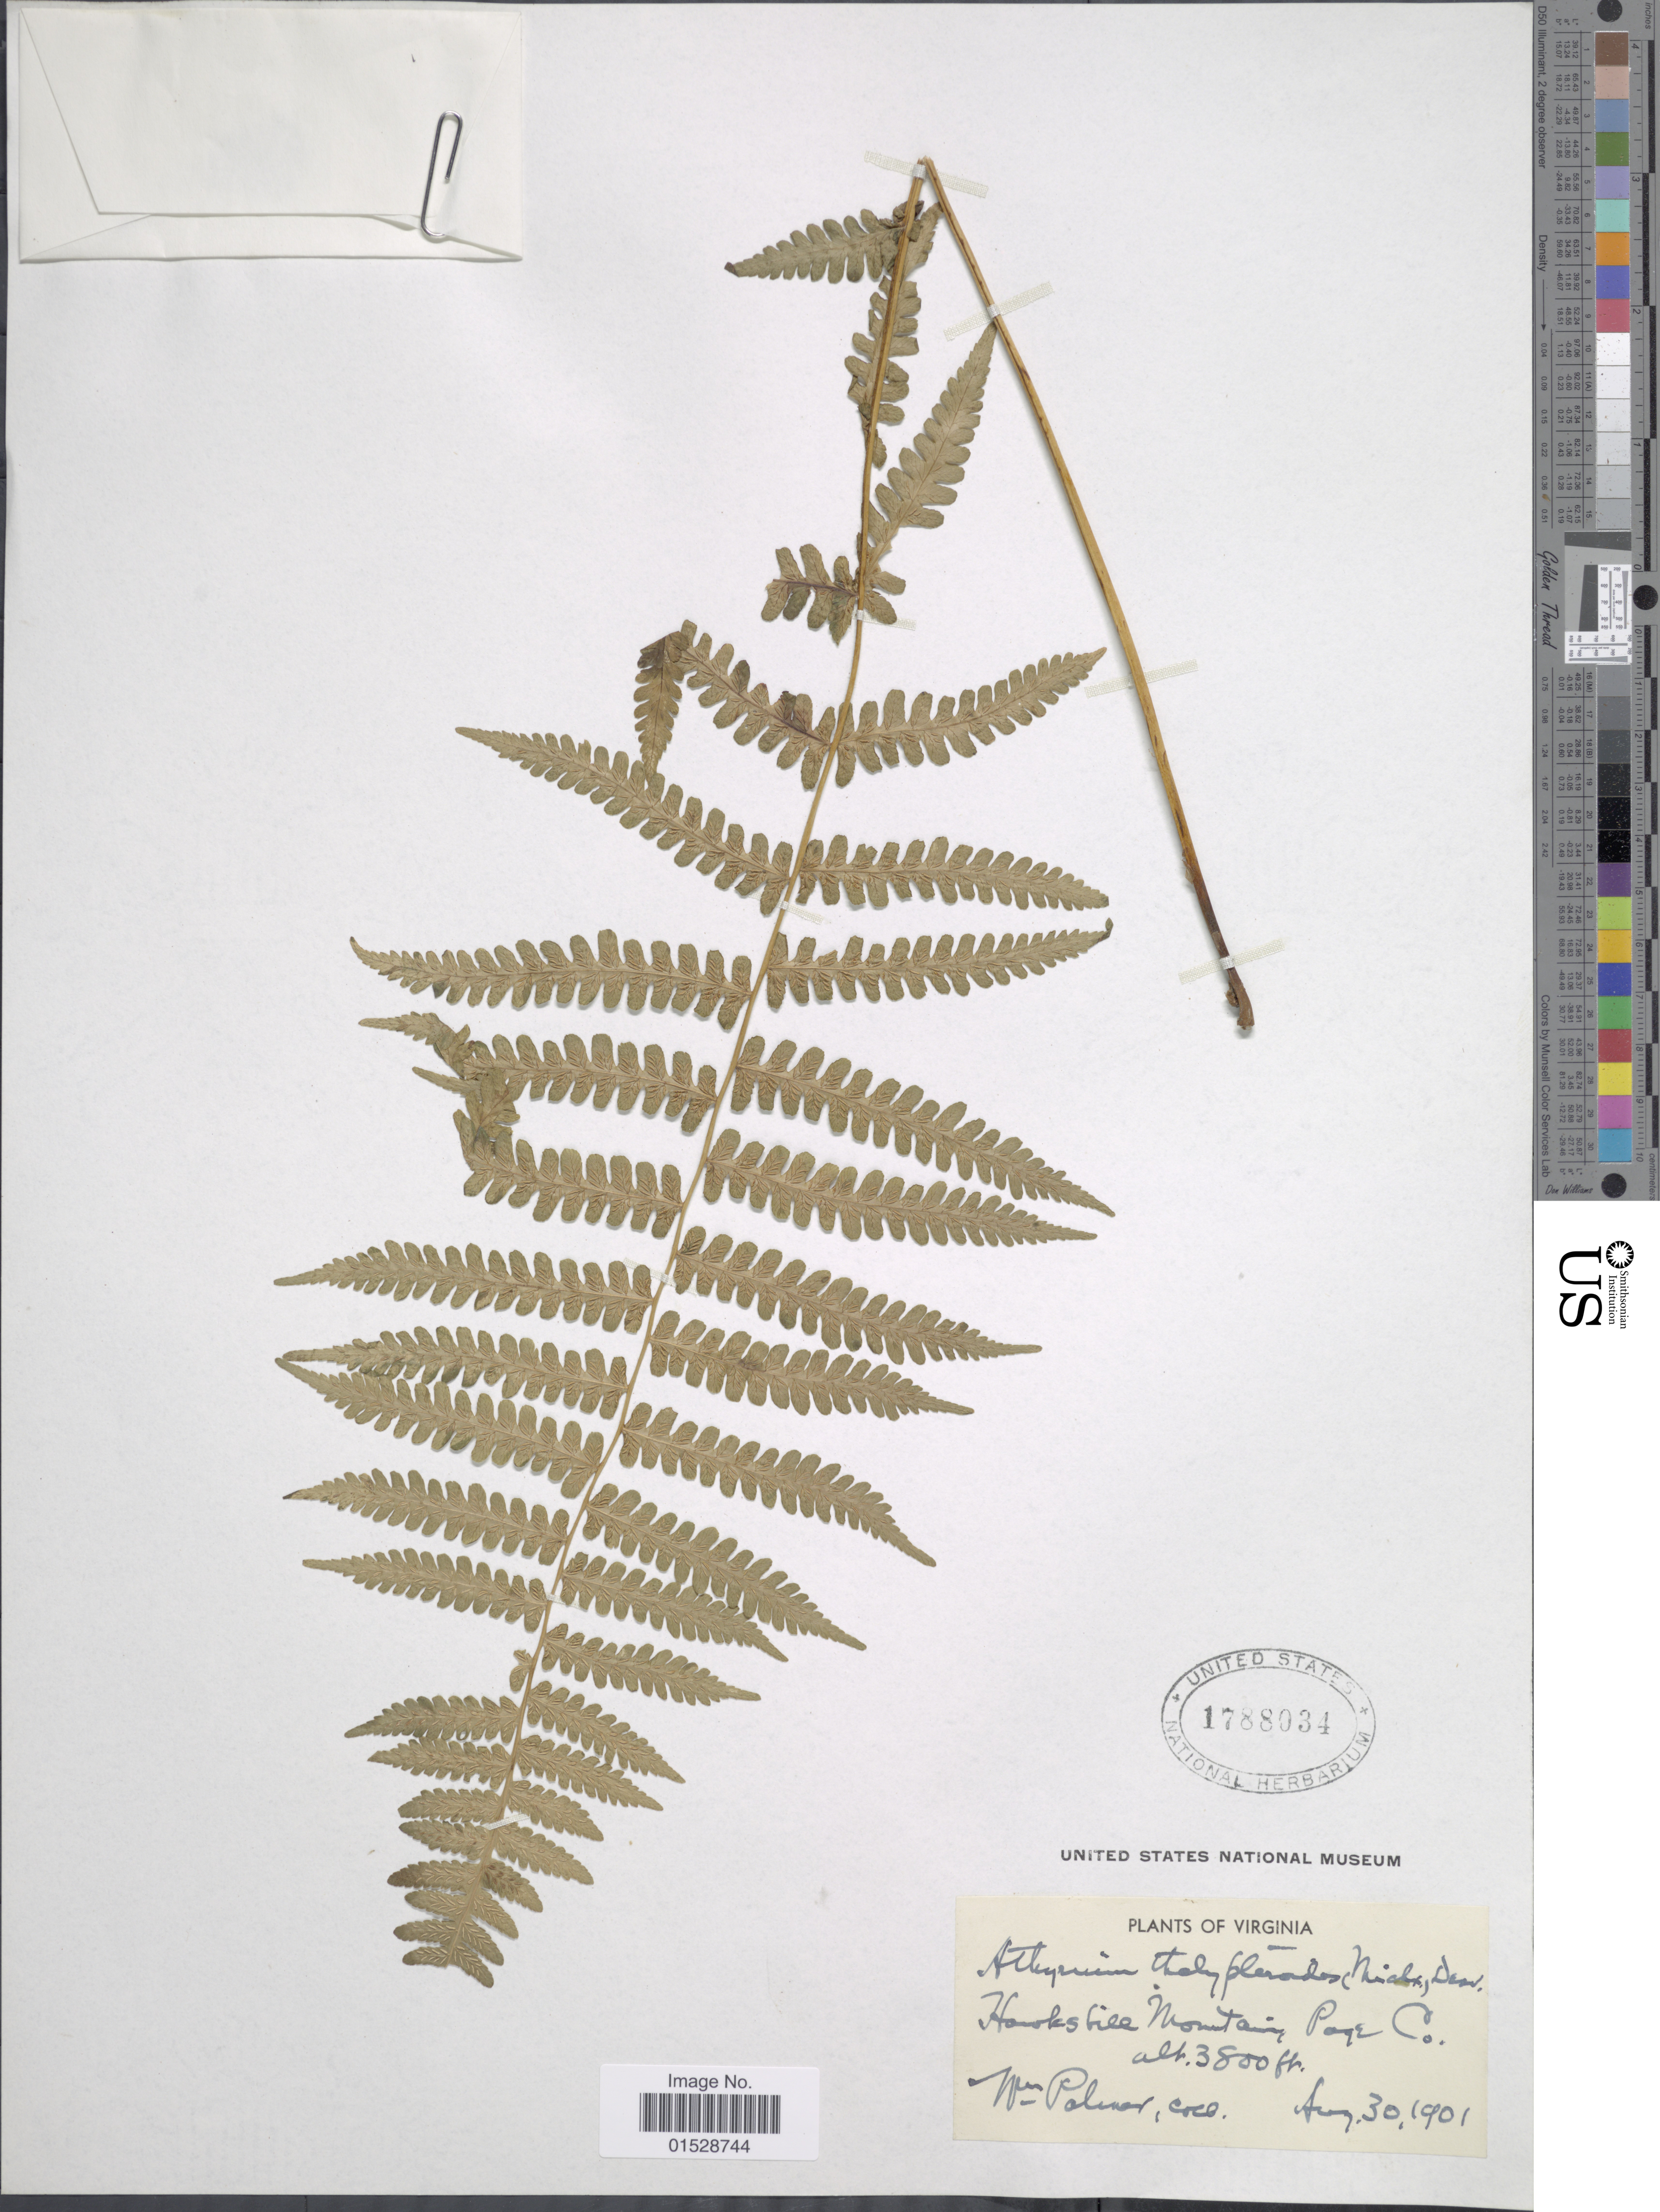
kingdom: Plantae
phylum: Tracheophyta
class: Polypodiopsida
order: Polypodiales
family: Athyriaceae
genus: Deparia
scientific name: Deparia acrostichoides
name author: (Sw.) M. Kato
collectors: W. Palmer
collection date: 1901-08-30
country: United States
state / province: Virginia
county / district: Page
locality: Hooks hill Mountain, Page Co.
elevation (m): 1158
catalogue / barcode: US 1788034